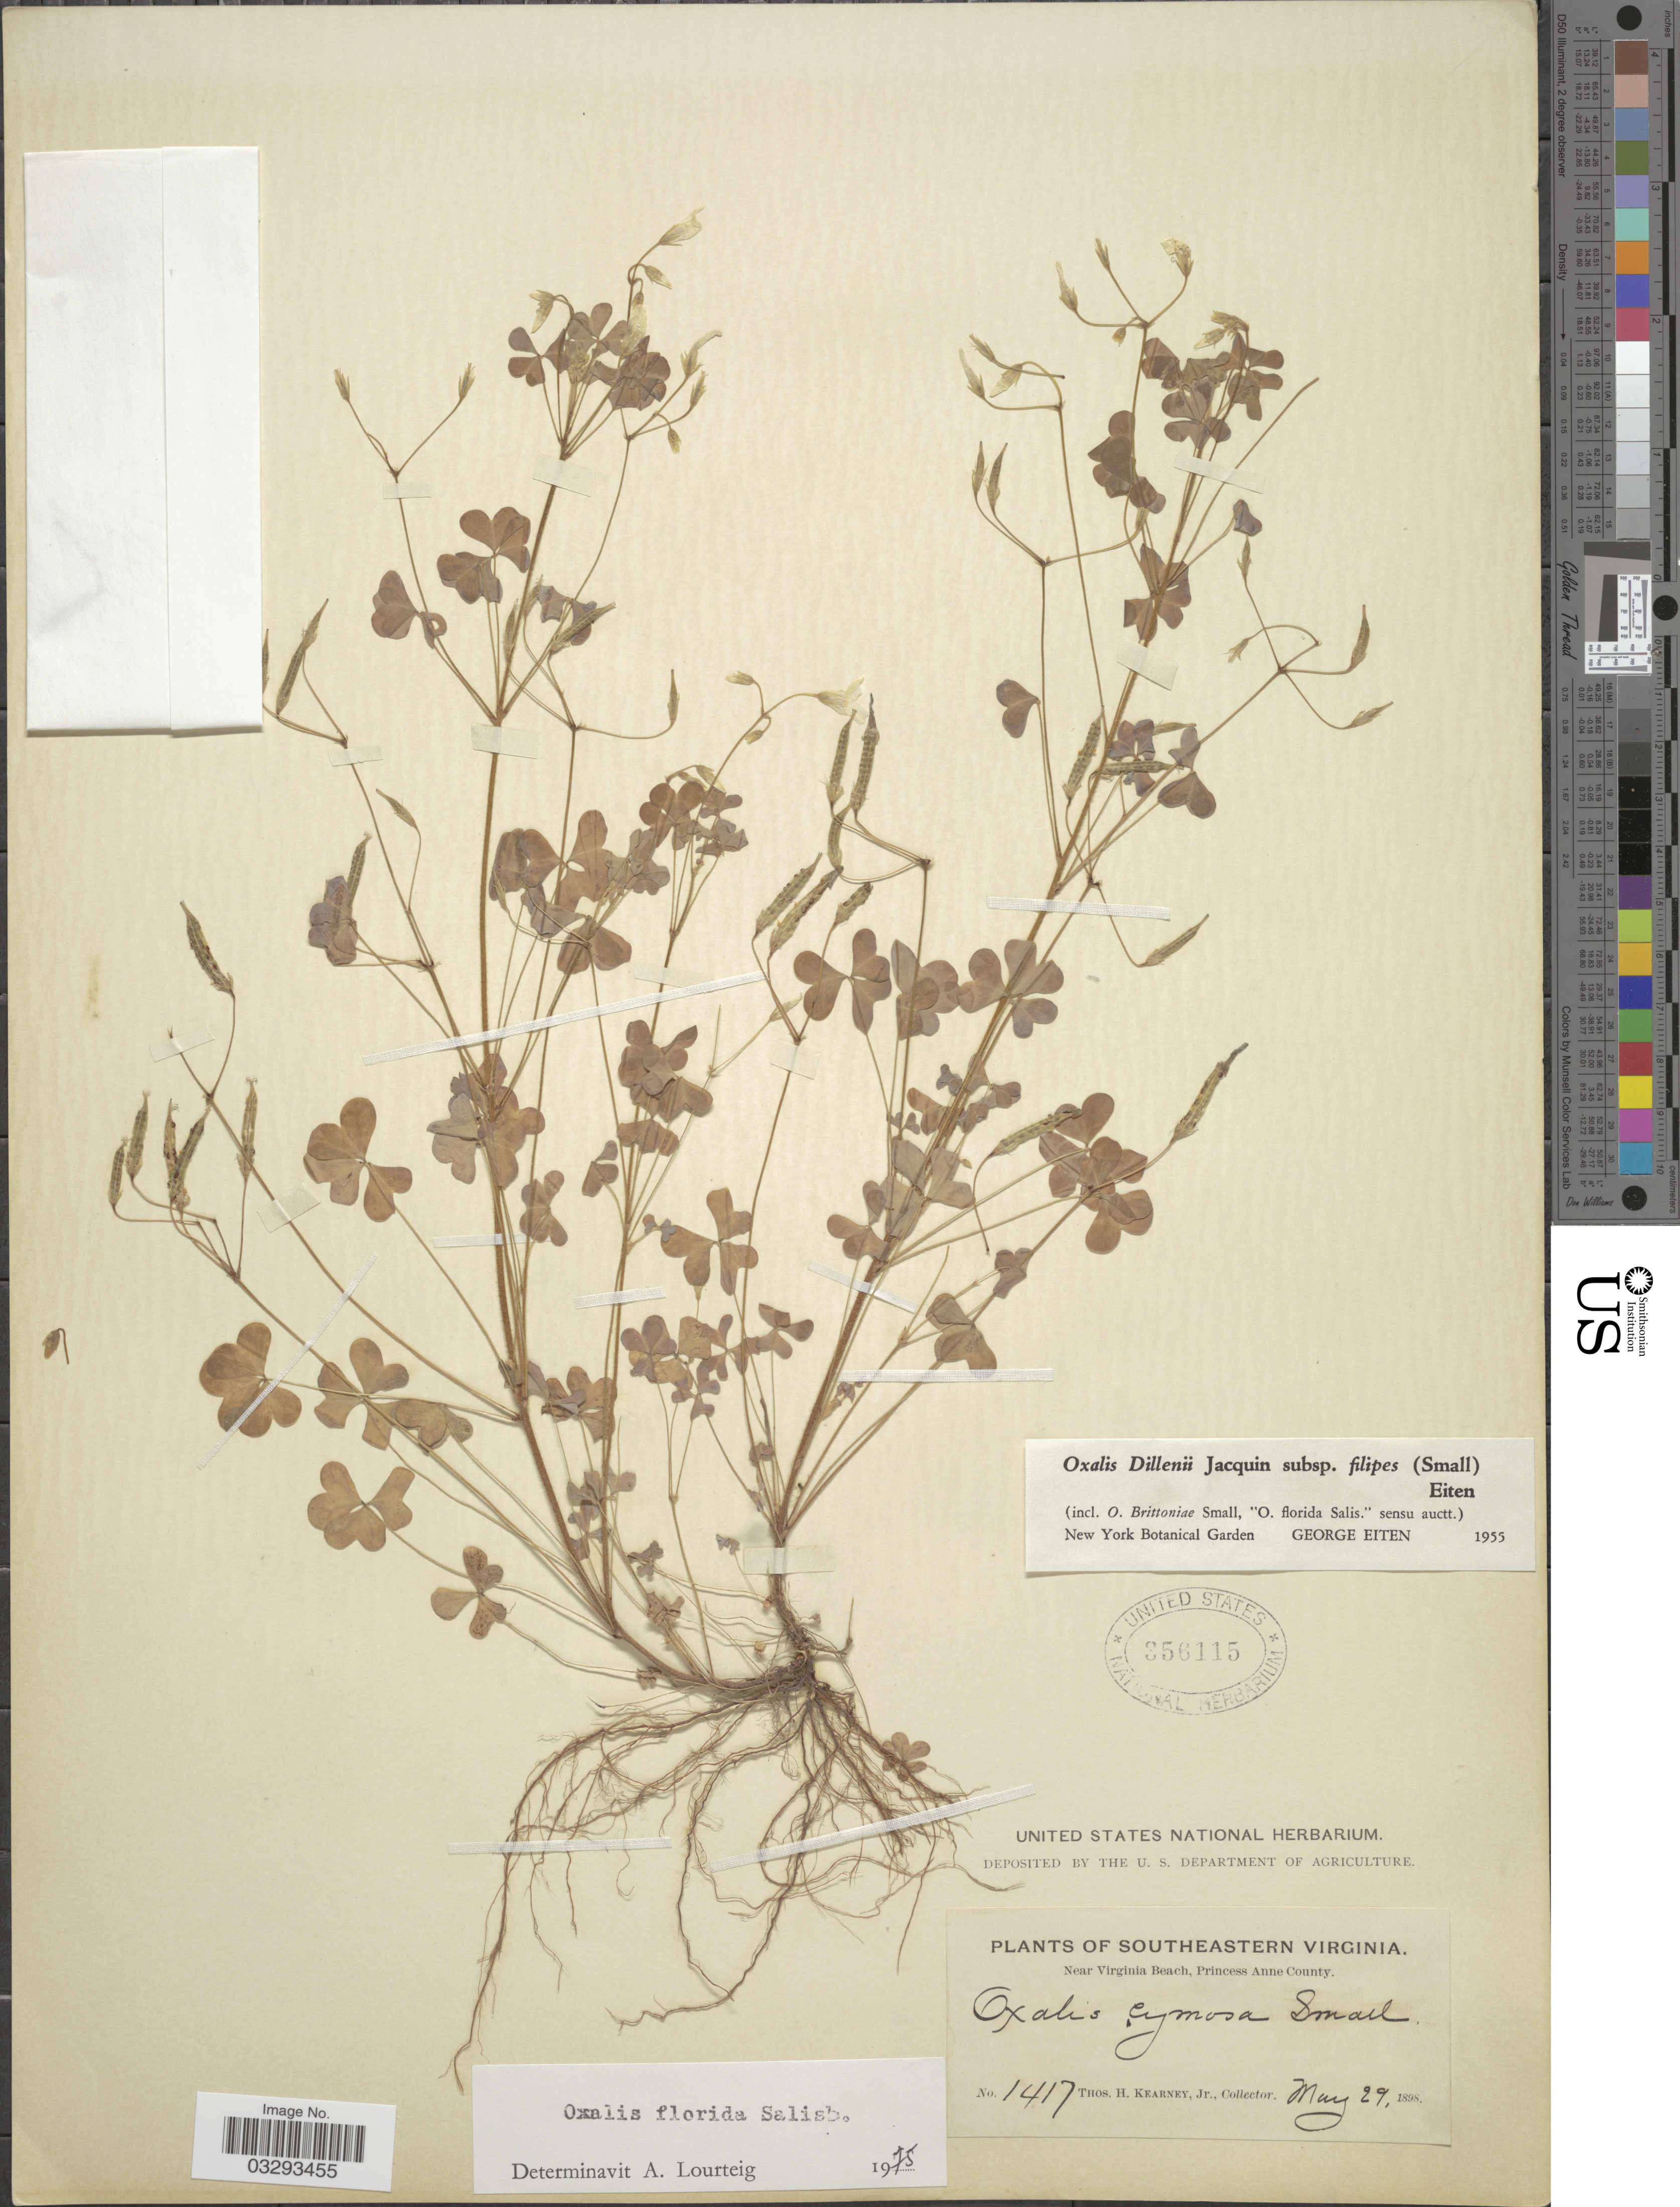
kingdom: Plantae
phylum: Tracheophyta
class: Magnoliopsida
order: Oxalidales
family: Oxalidaceae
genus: Oxalis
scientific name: Oxalis florida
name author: Salisb.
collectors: T. H. Kearney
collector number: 1417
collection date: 1898-05-29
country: United States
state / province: Virginia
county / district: City of Virginia Beach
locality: Southeastern Virginia. Near Virginia Beach, Princess Anne (=historic county name) County.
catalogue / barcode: US 356115